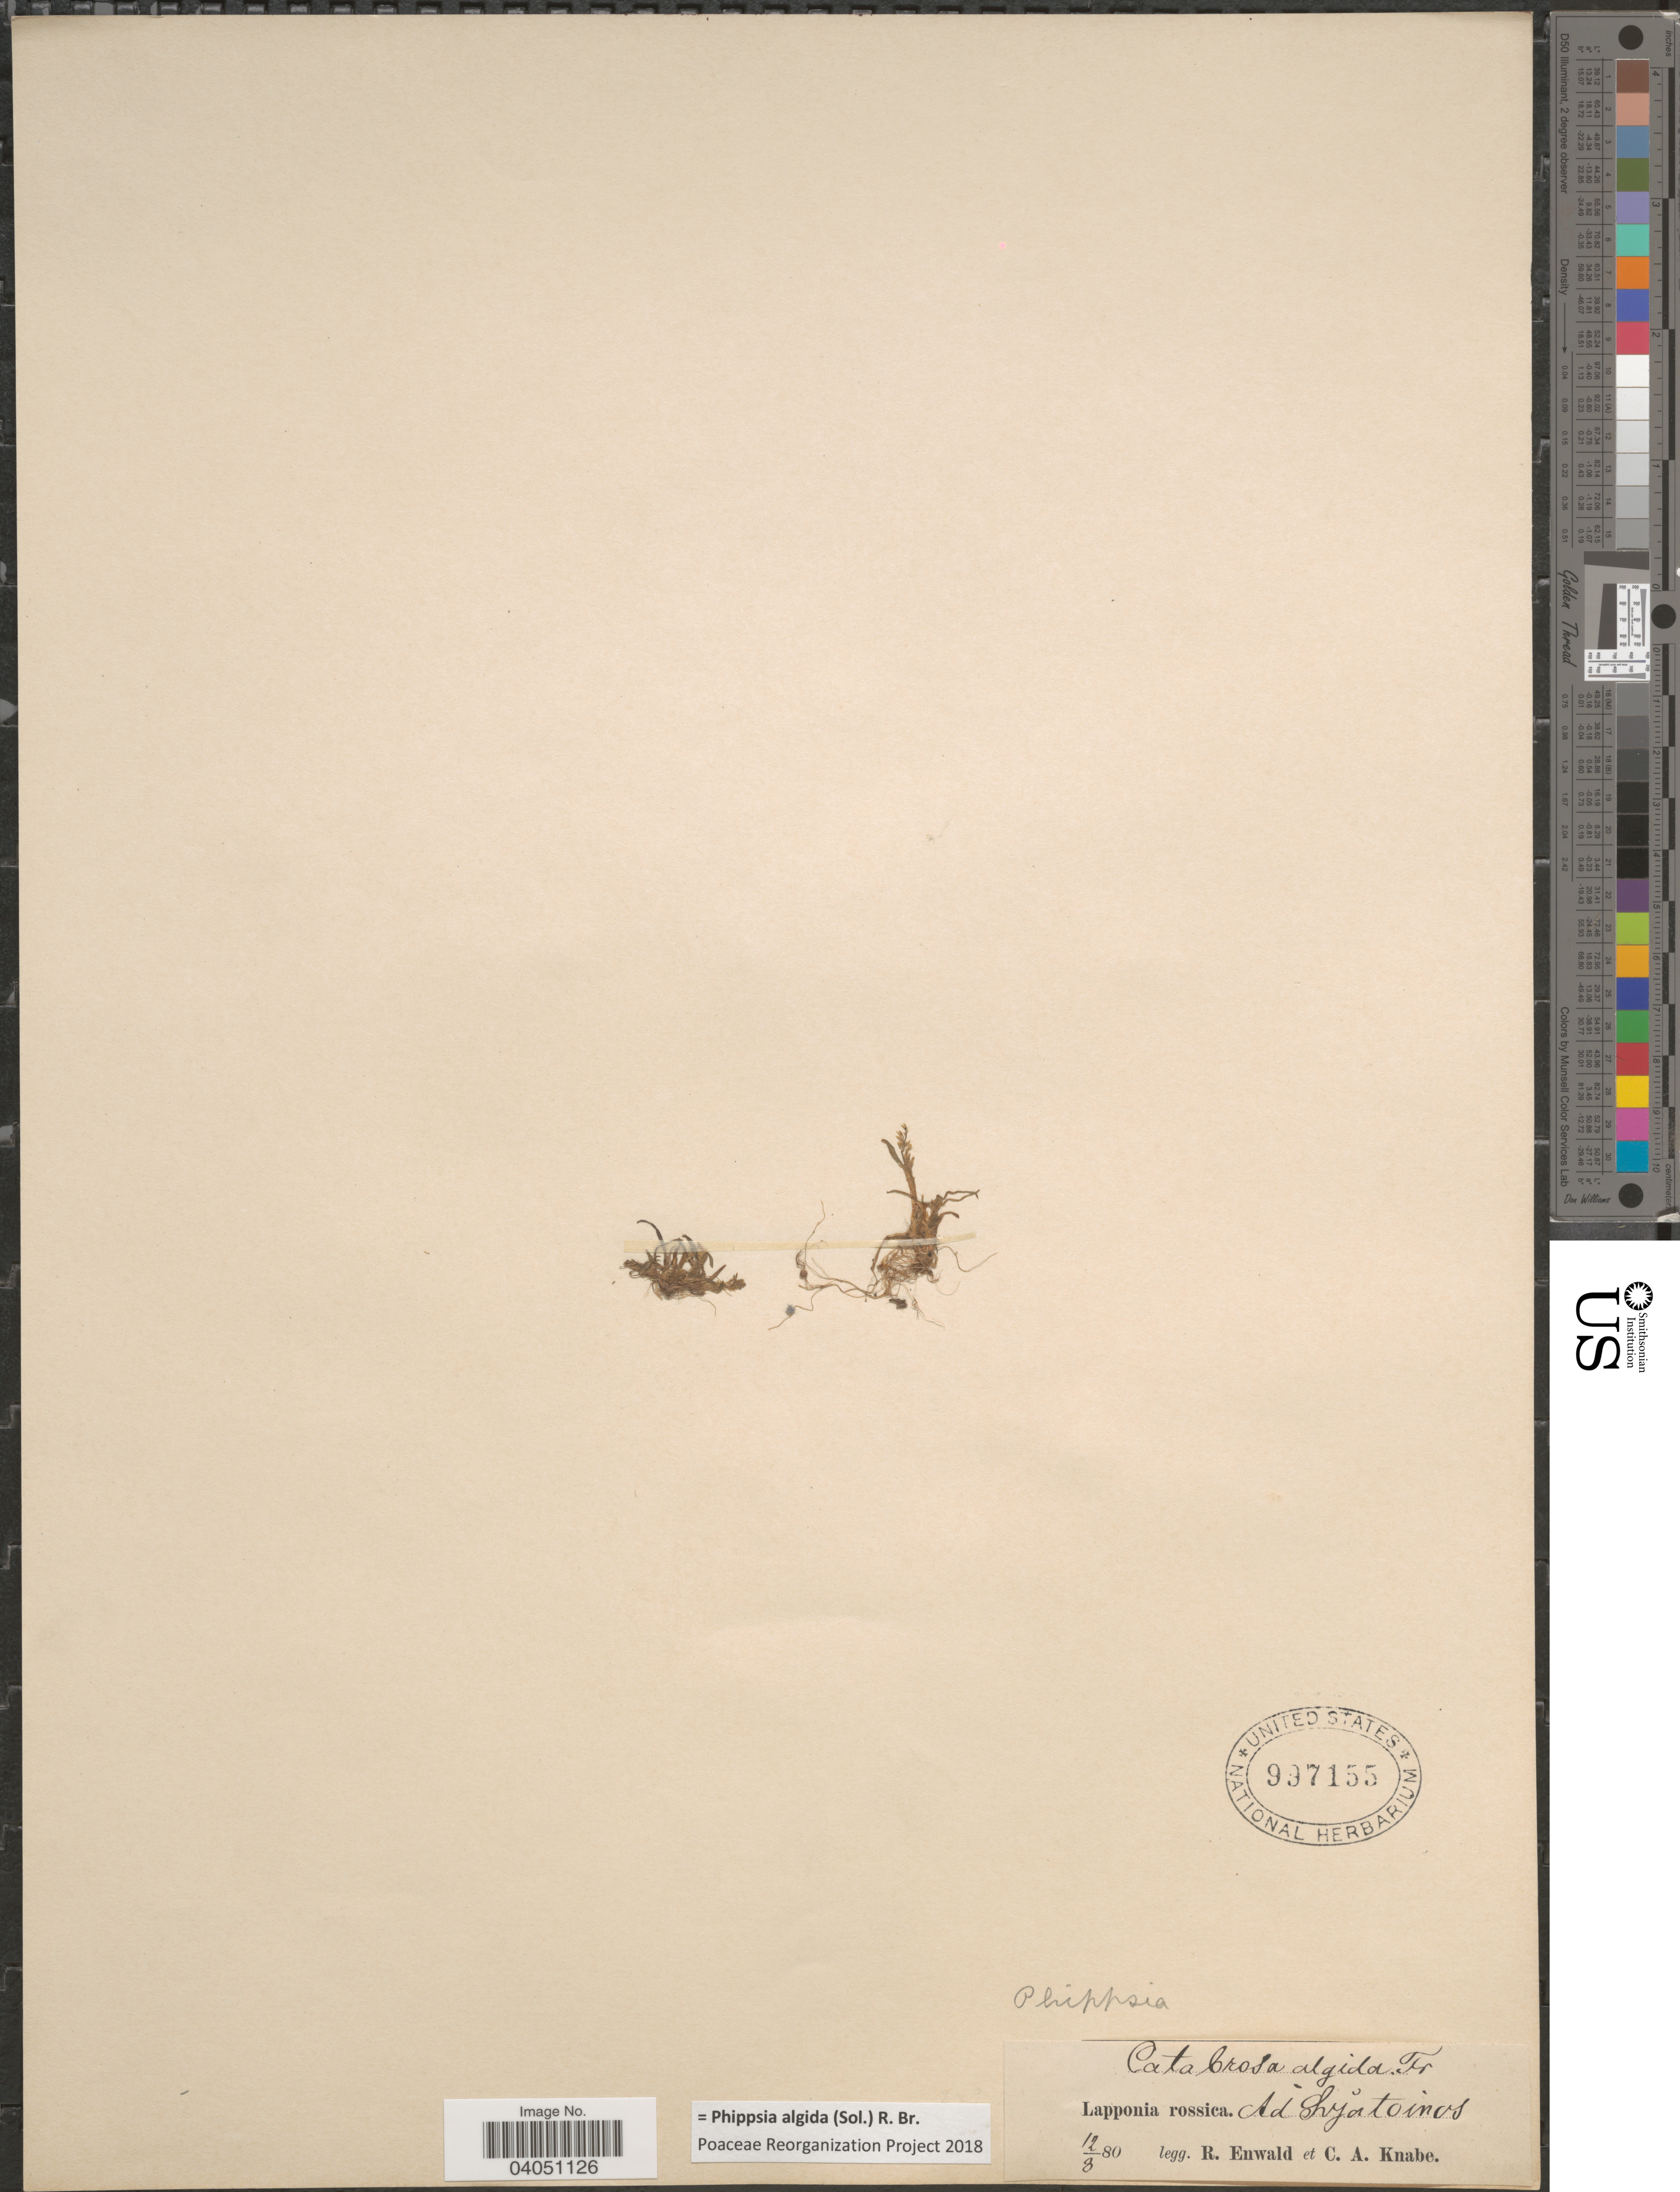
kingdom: Plantae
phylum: Tracheophyta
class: Liliopsida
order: Poales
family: Poaceae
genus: Phippsia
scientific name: Phippsia algida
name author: (Sol.) R. Br.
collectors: R. Enwald & C. Knabe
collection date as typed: Transcribed d/m/y: 12/8/80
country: Russian Federation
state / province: Murmansk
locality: Lapponia rossica. Ad Svjatoinos.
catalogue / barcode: US 997155